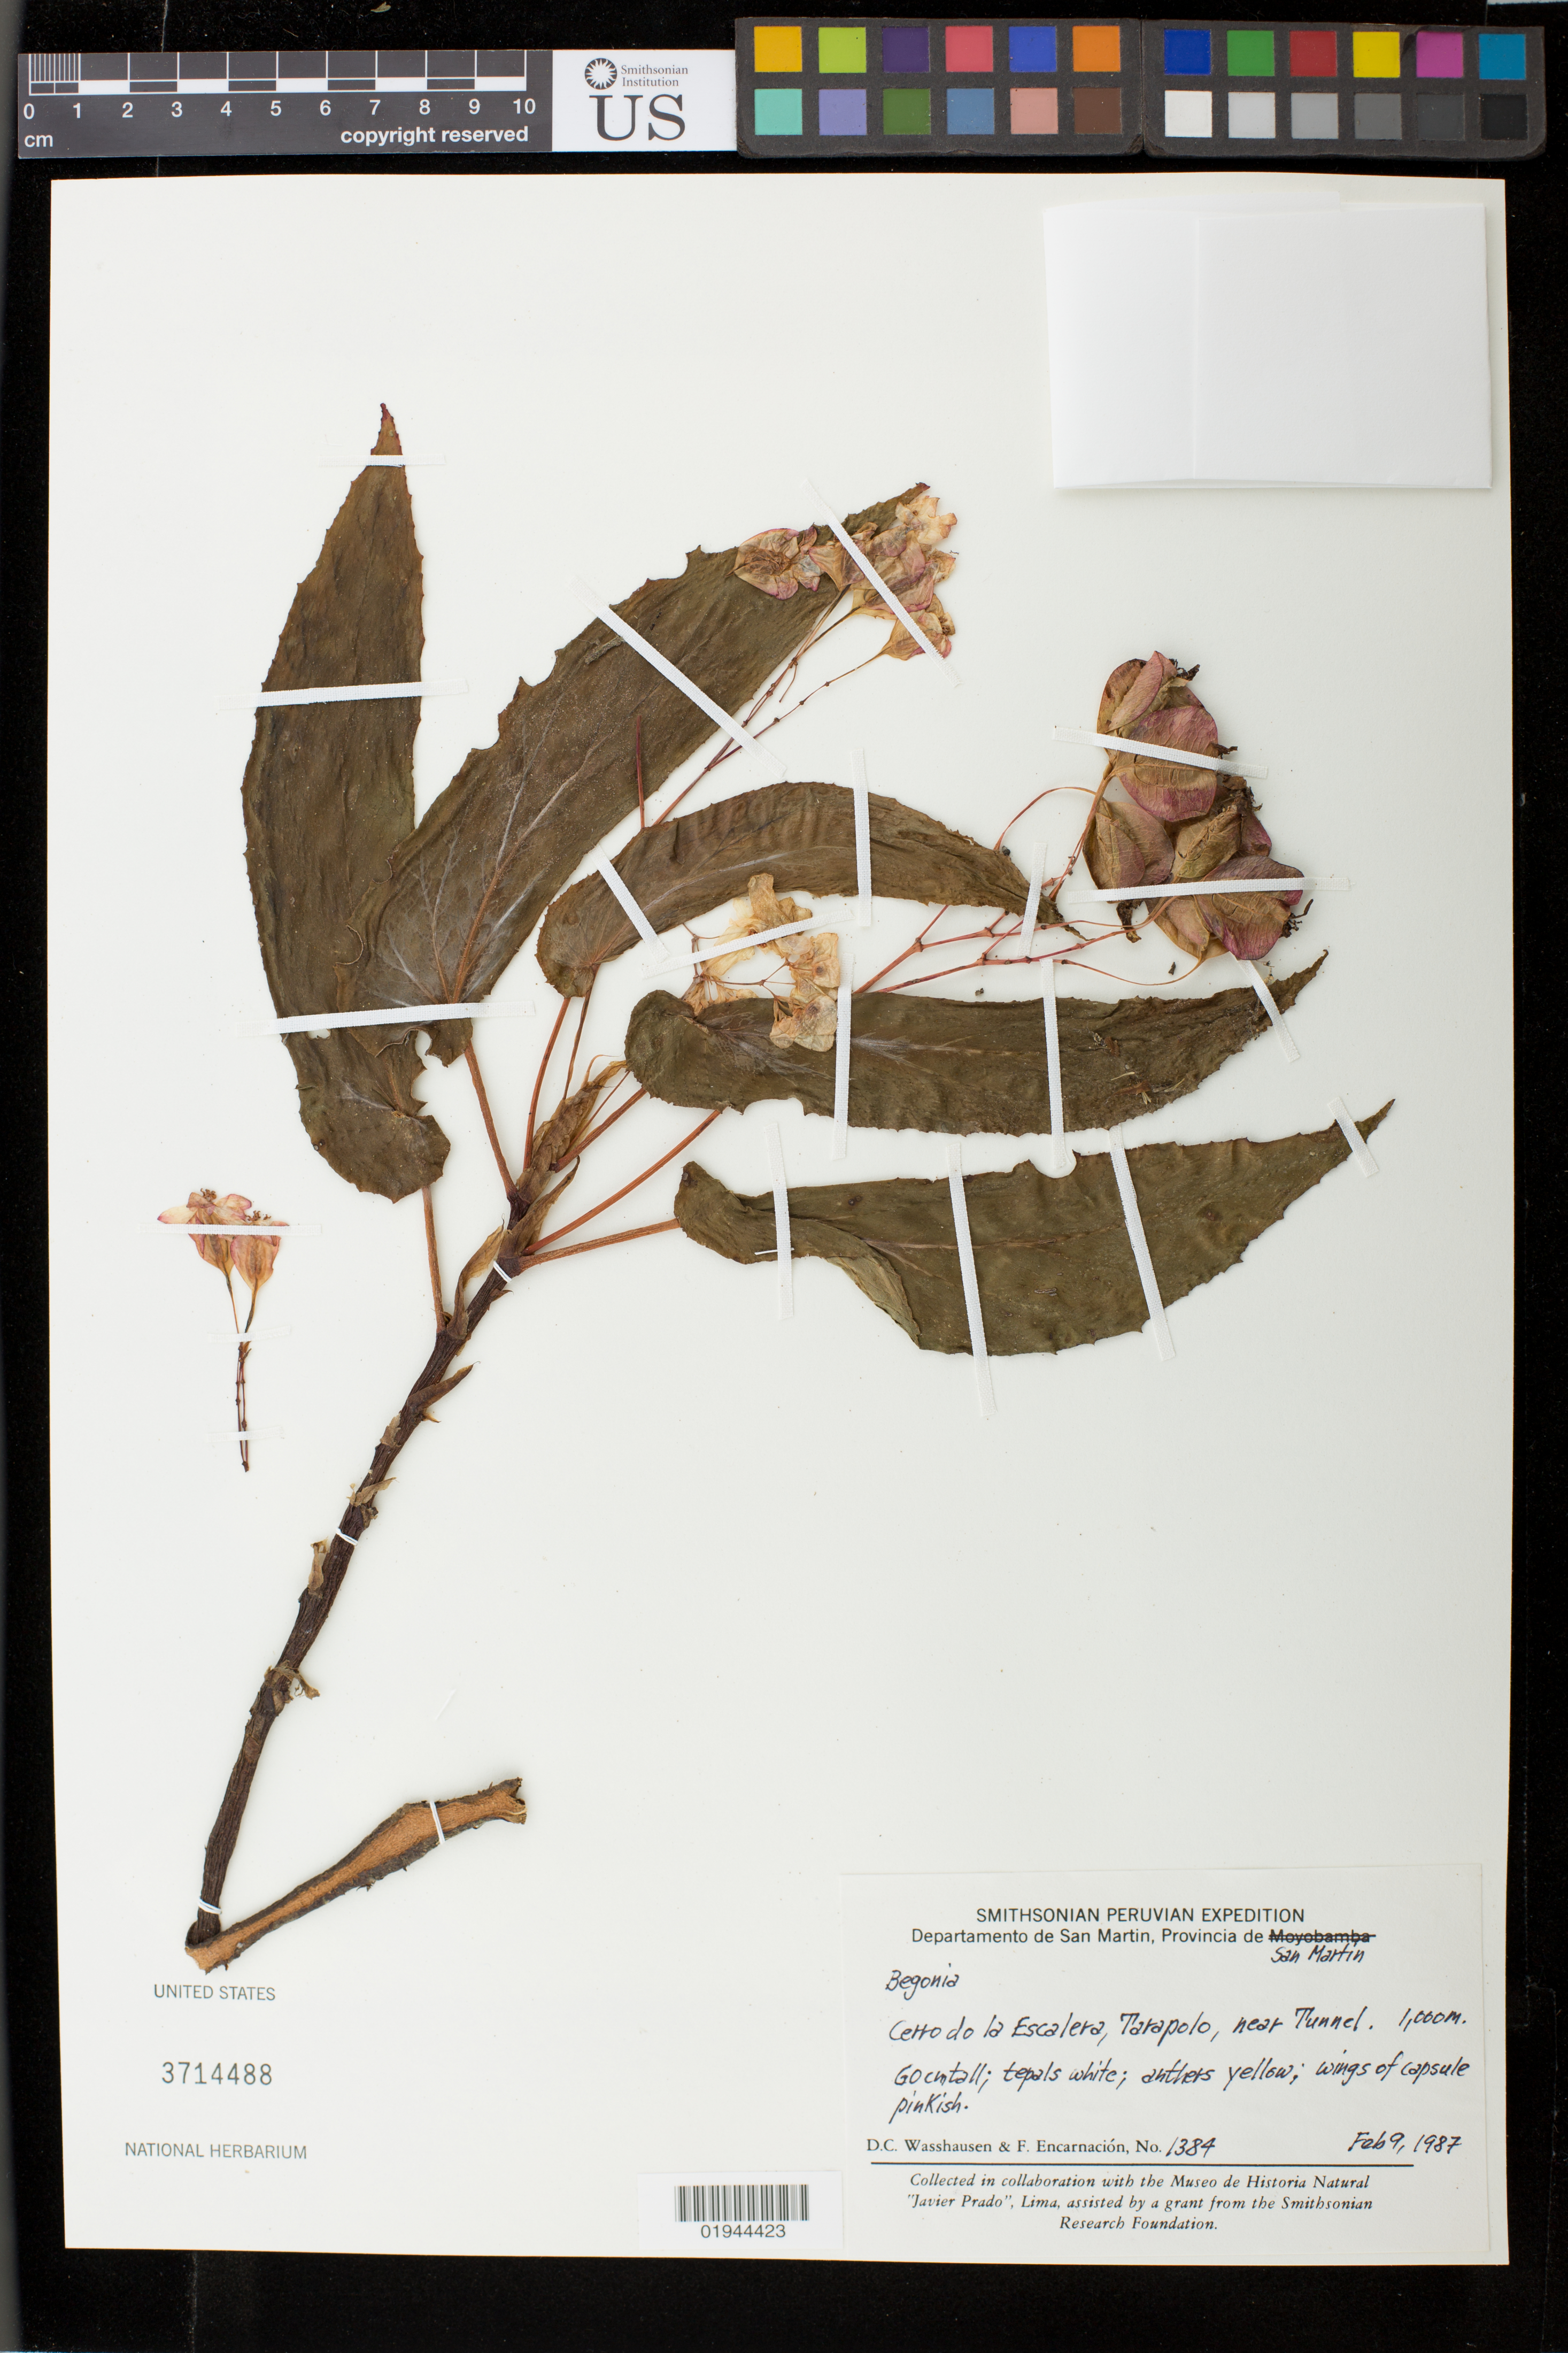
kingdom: Plantae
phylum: Tracheophyta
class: Magnoliopsida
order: Cucurbitales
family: Begoniaceae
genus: Begonia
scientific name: Begonia sp.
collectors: D. C. Wasshausen & F. Encarnación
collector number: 1384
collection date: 1987-02-09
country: Peru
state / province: San Martín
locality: Cerro de la Escalera, Tarapoto, near Tunnel.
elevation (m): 1000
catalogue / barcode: US 3714488